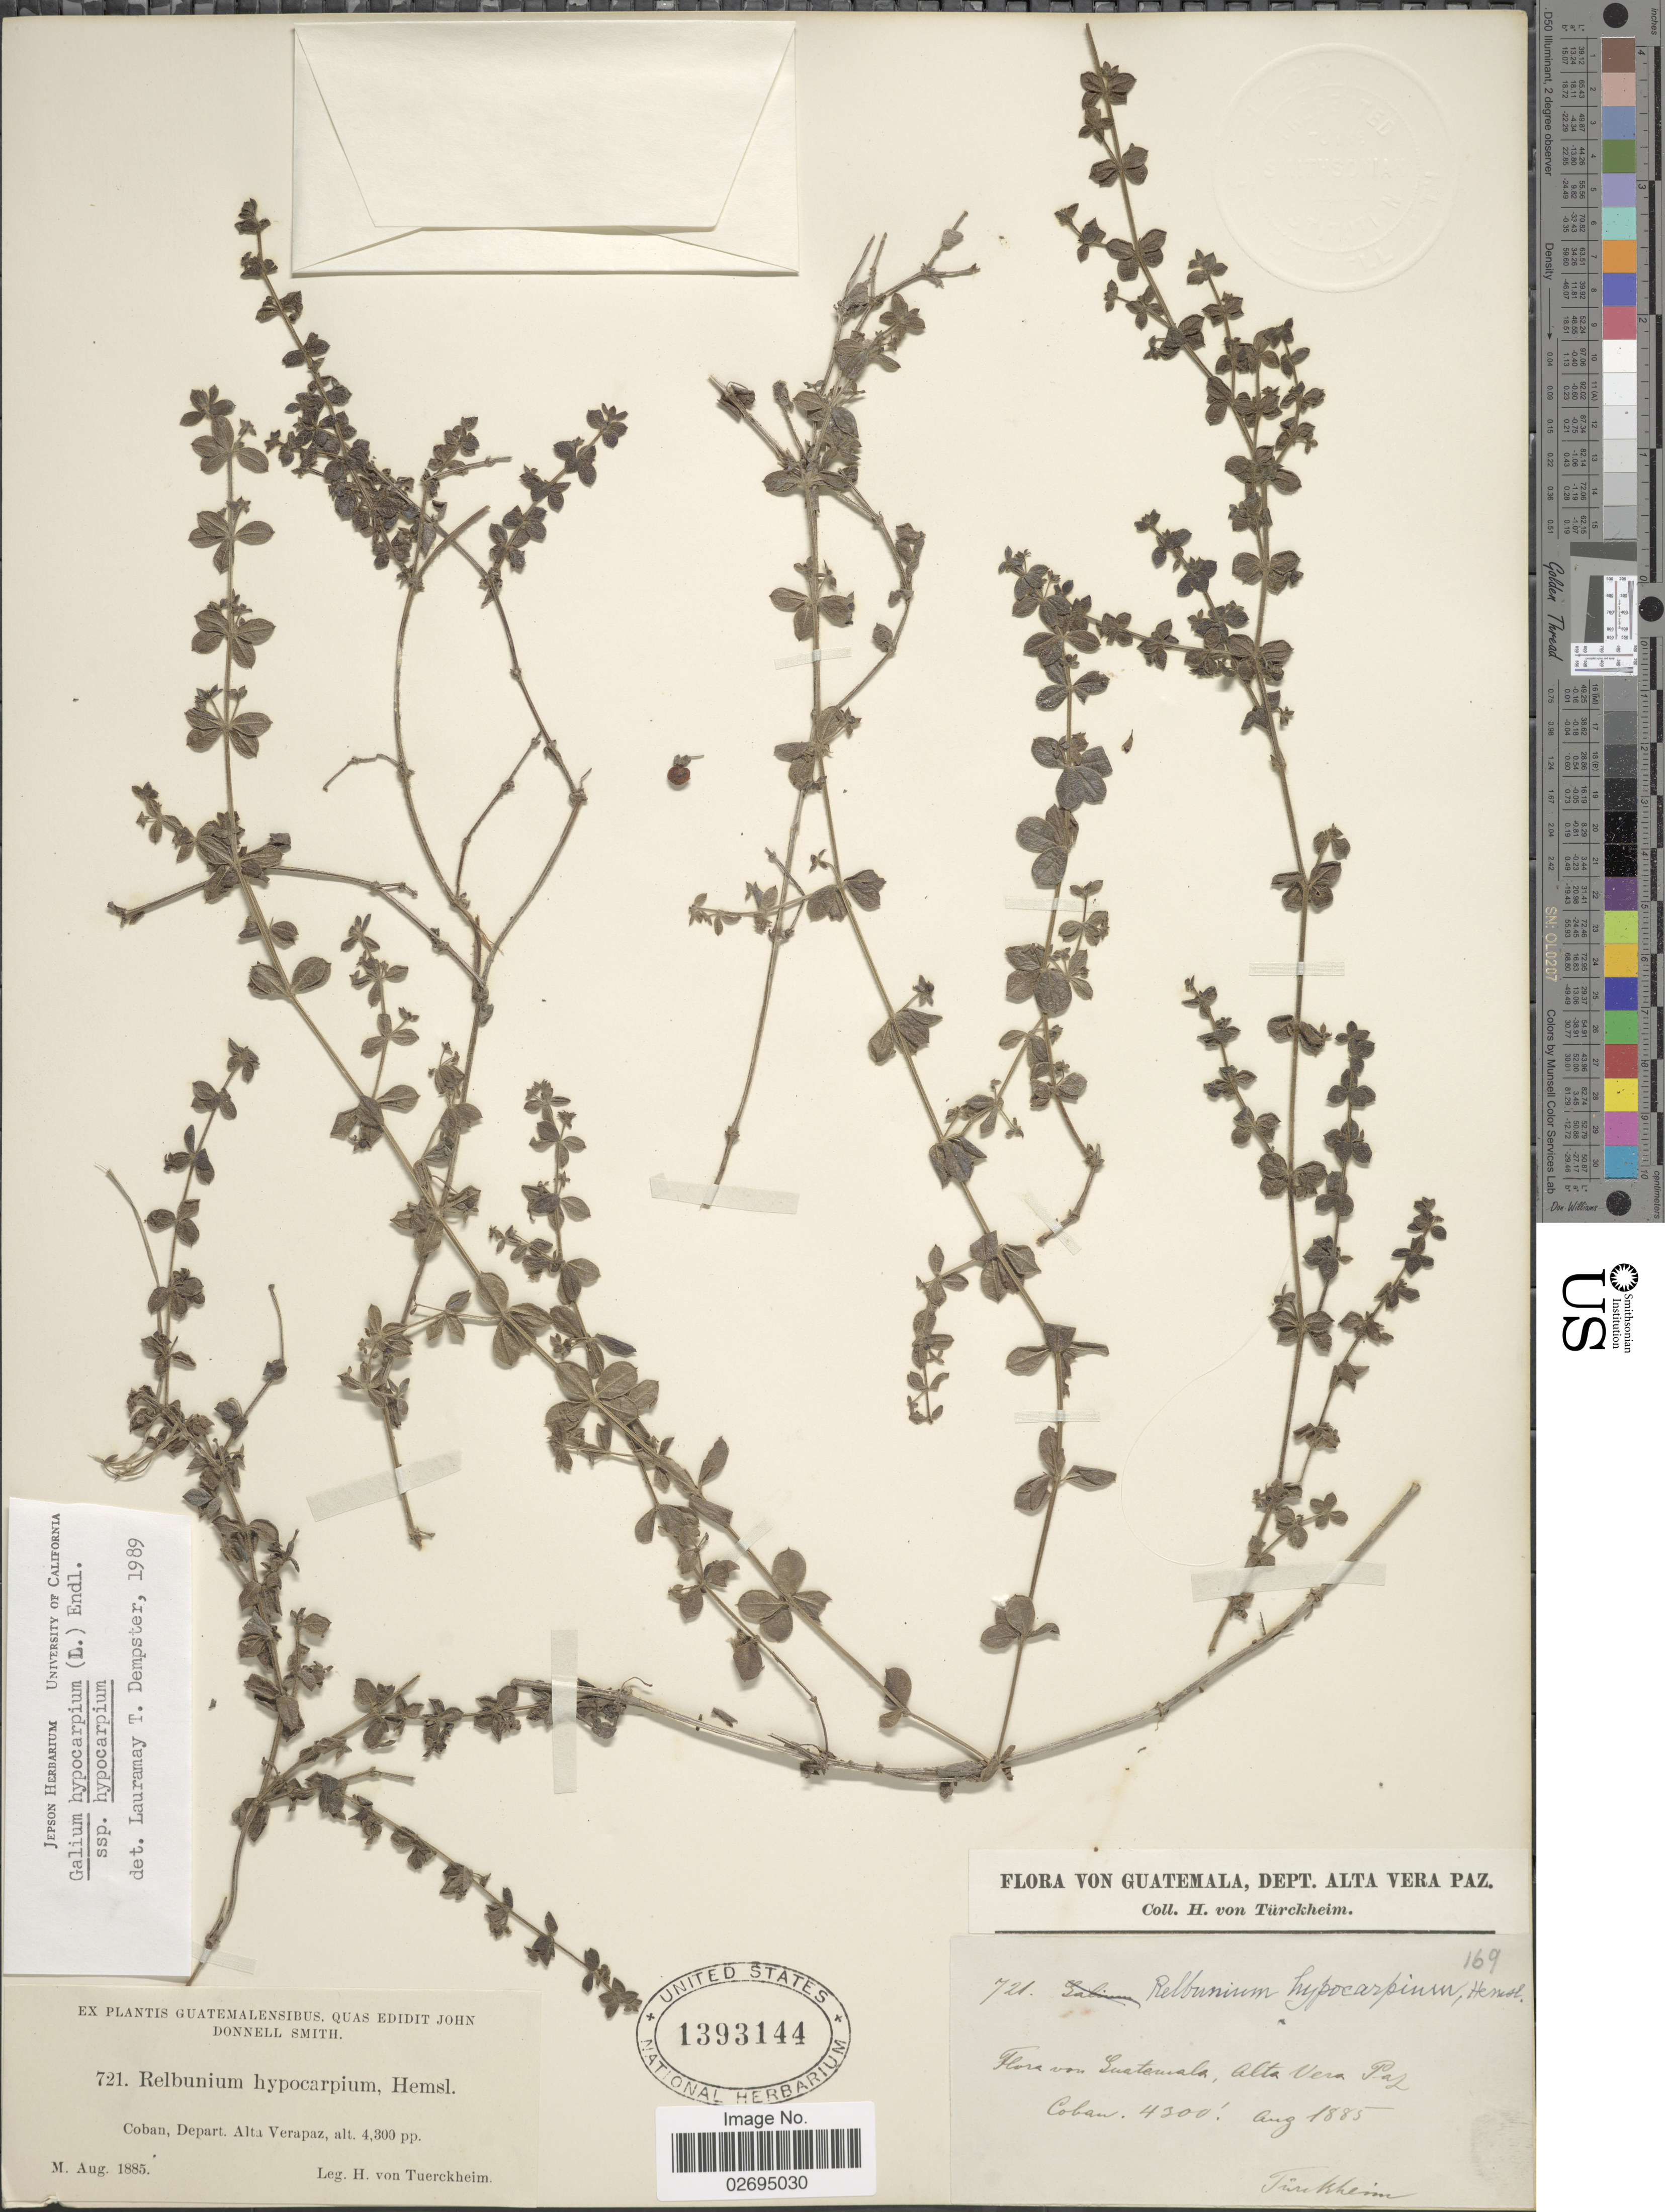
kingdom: Plantae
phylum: Tracheophyta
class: Magnoliopsida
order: Gentianales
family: Rubiaceae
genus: Galium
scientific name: Galium hypocarpium subsp. hypocarpium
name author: (L.) Endl. ex Griseb.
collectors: H. von Türckheim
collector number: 721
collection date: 1885-08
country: Guatemala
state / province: Alta Verapaz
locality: Coban, Depart Alta Verapaz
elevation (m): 1311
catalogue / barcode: US 1393144